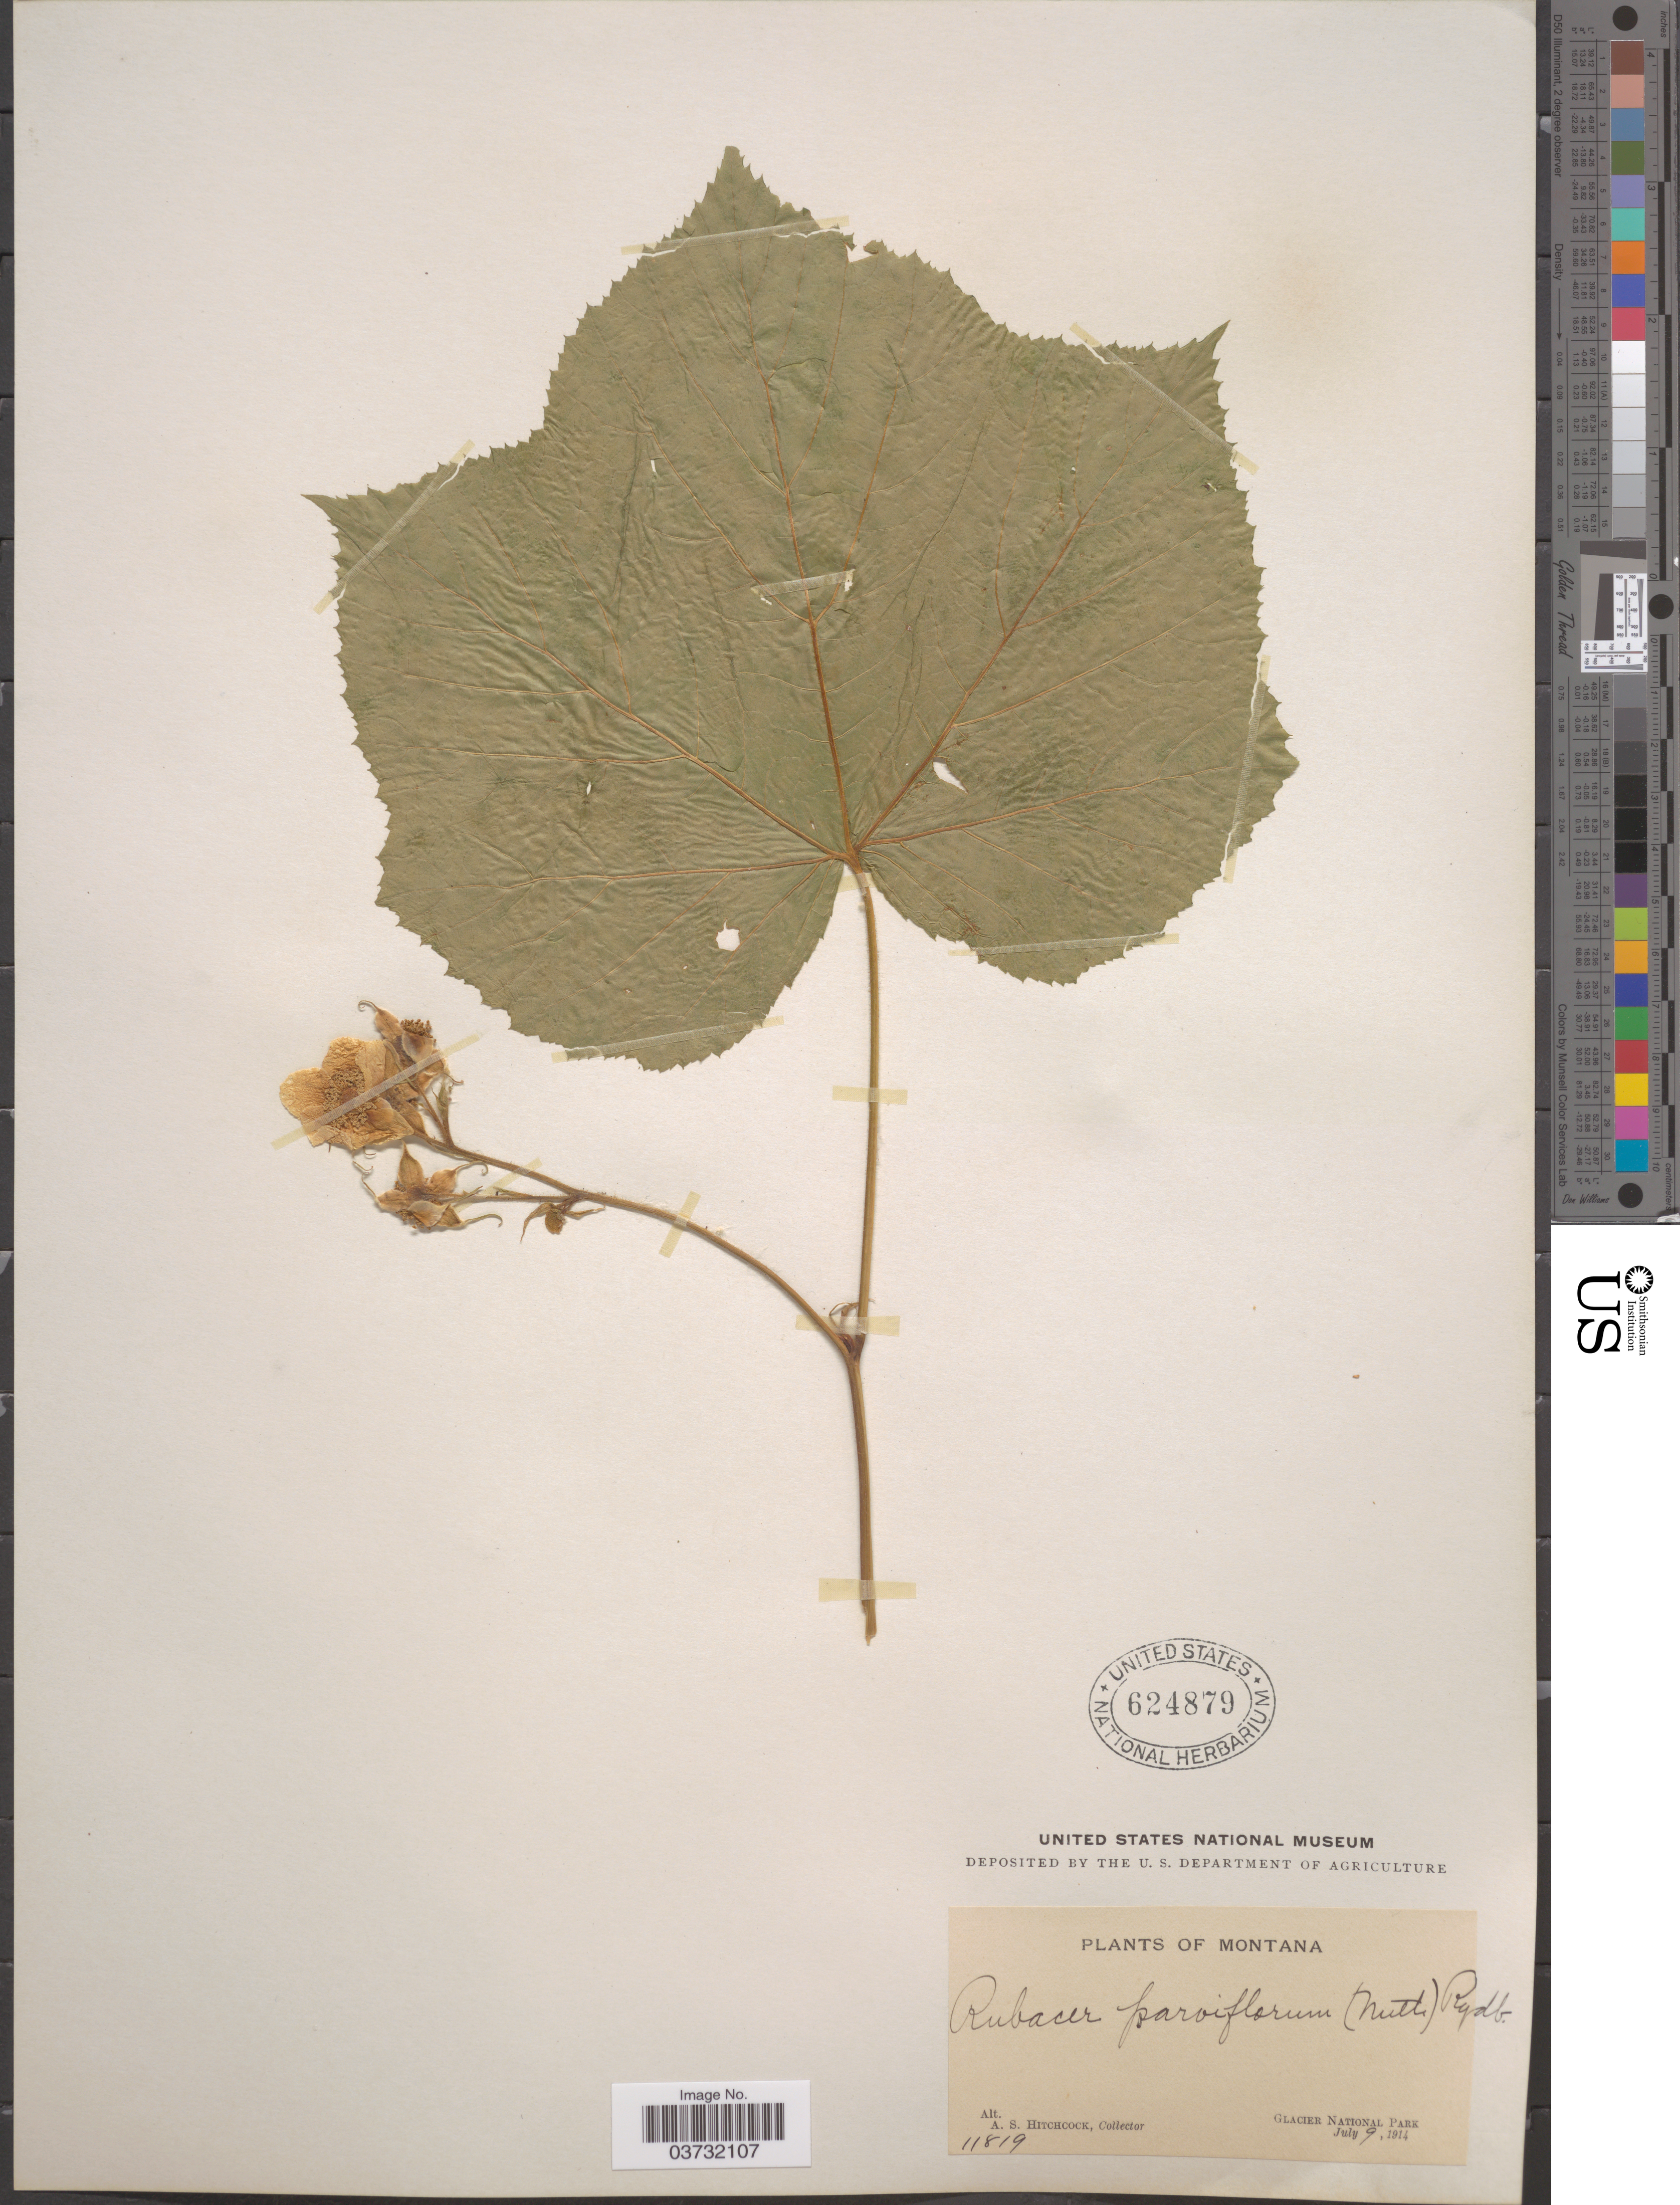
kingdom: Plantae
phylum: Tracheophyta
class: Magnoliopsida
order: Rosales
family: Rosaceae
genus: Rubus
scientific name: Rubus parviflorus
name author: Nutt.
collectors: A. S. Hitchcock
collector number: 11819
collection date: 1914-07-09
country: United States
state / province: Montana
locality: Glacier National Park.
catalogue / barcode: US 624879